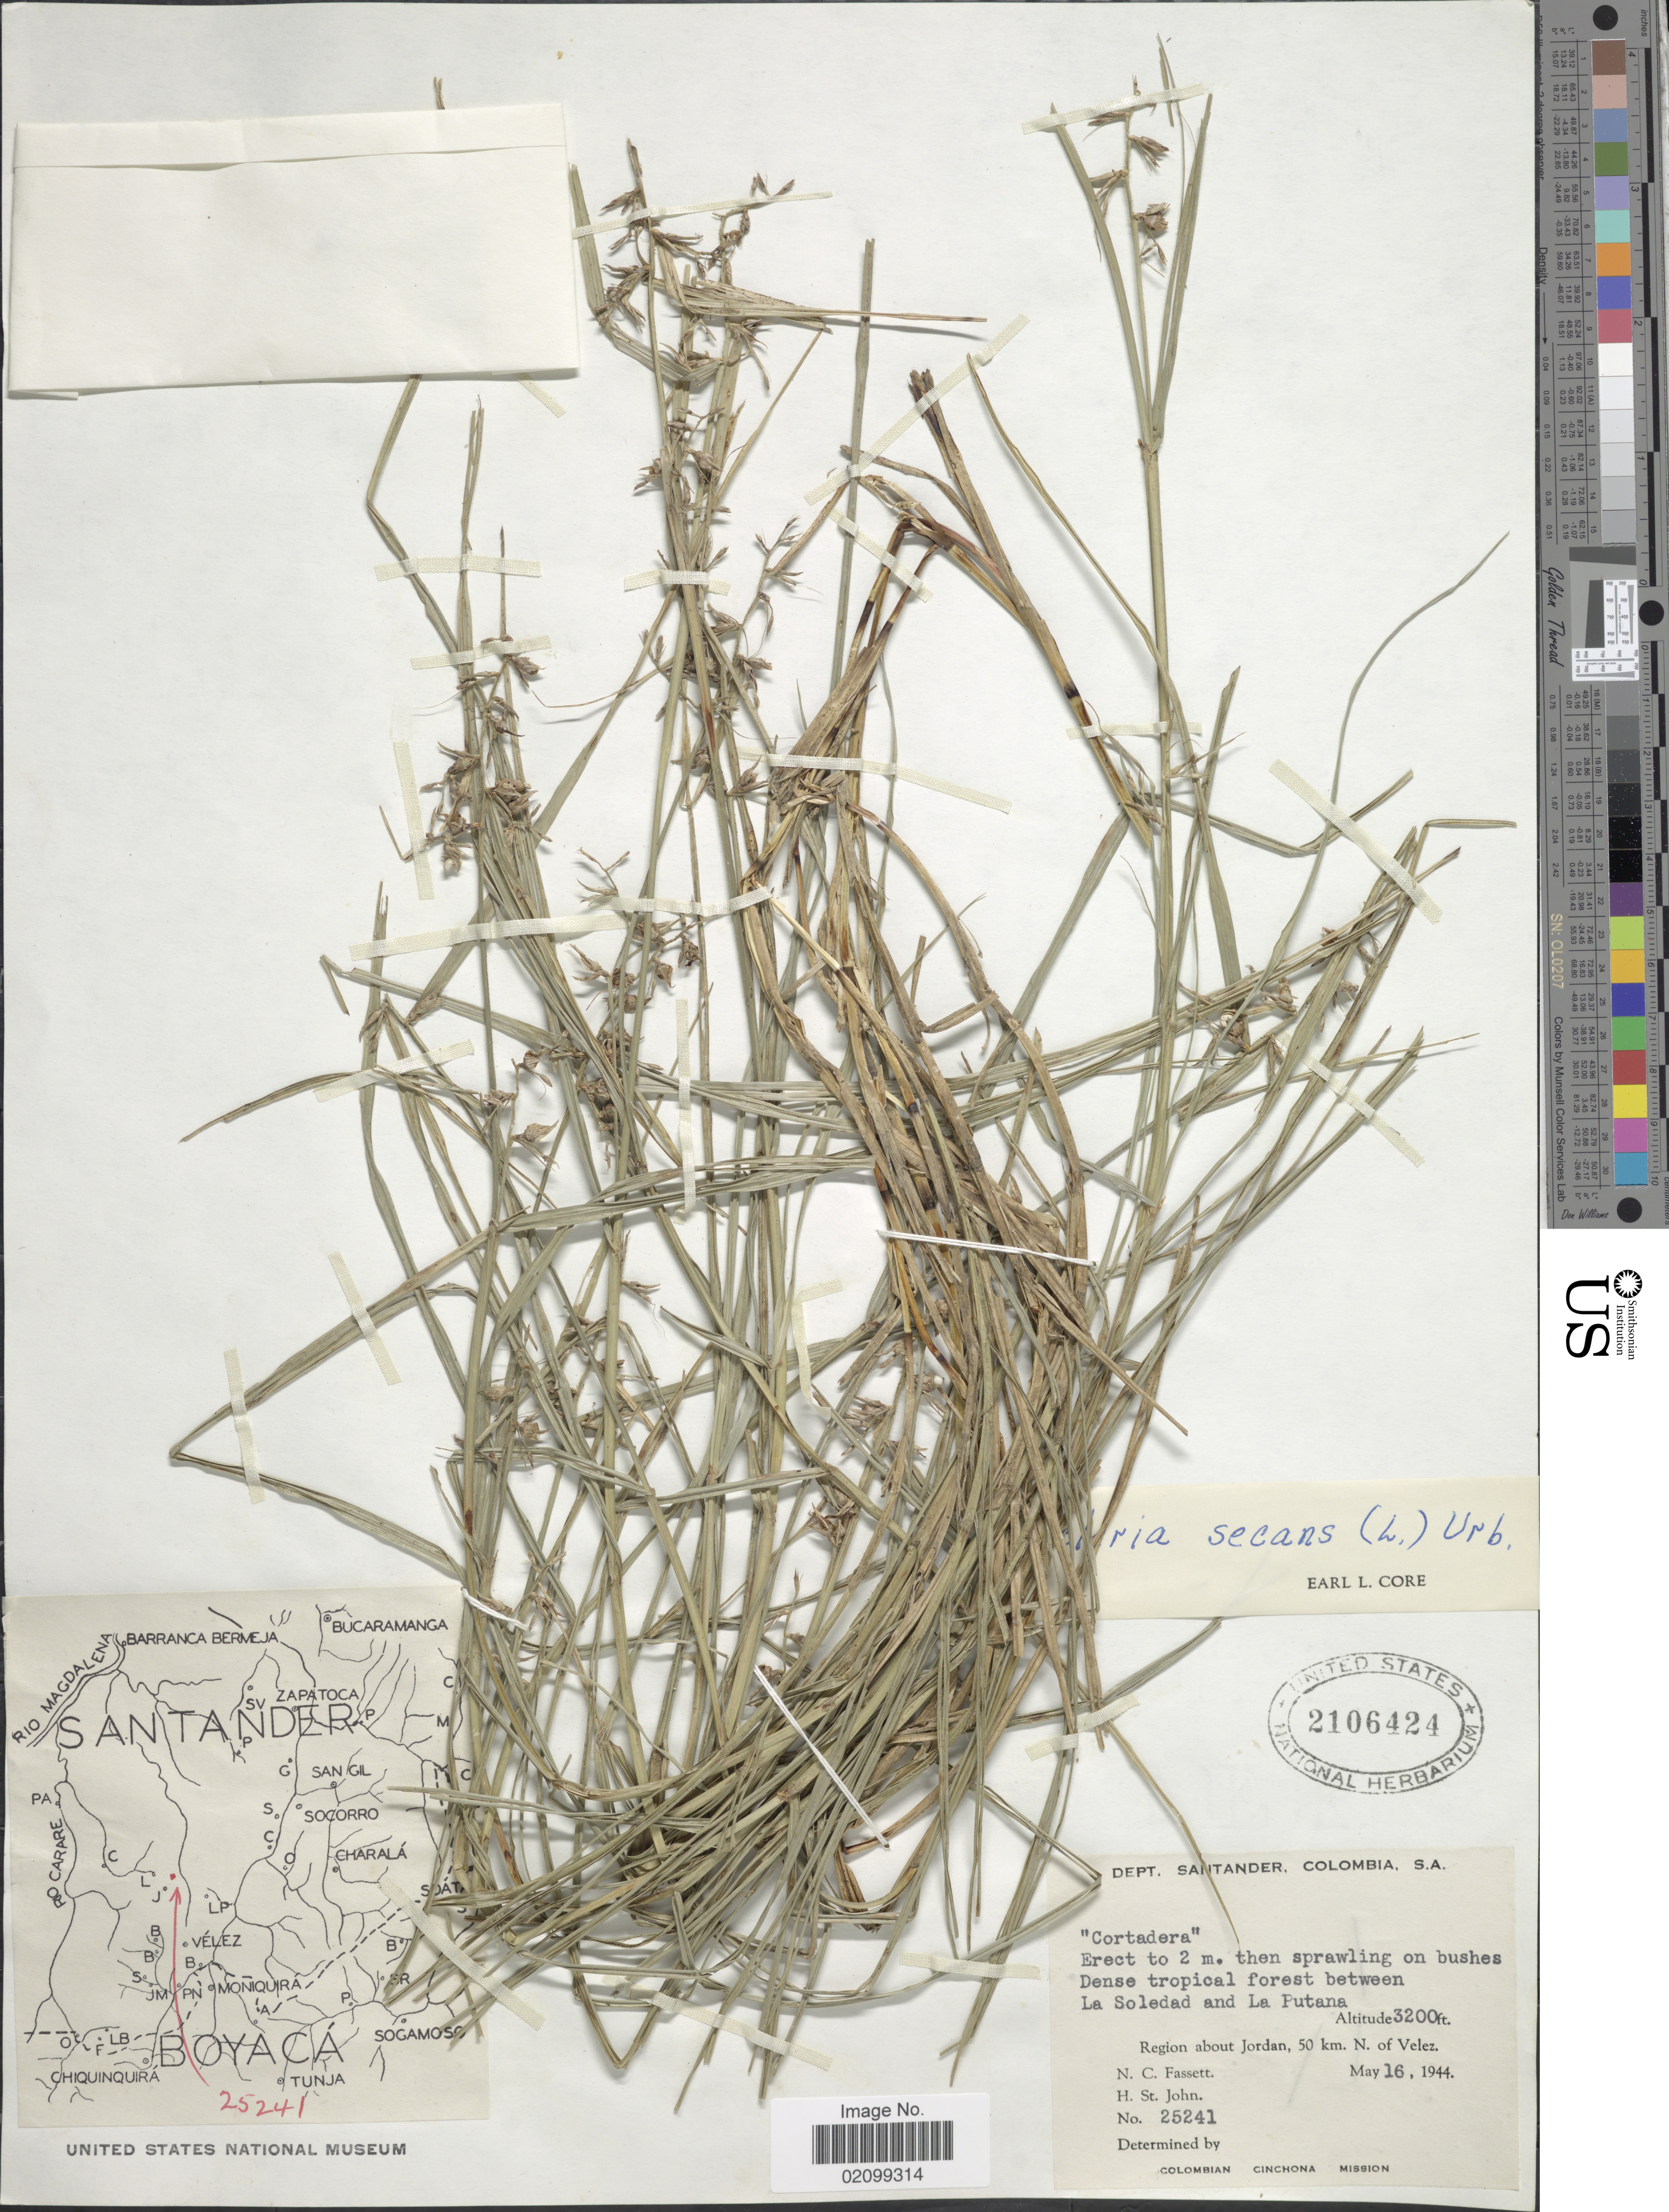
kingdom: Plantae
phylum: Tracheophyta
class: Liliopsida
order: Poales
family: Cyperaceae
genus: Scleria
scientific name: Scleria secans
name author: (L.) Urb.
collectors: N. C. Fassett & H. St. John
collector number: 25241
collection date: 1944-05-16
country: Colombia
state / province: Santander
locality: Dept. Santander. Region about Jordan, 50 km. N. of Velez. Between La Soledad and La Putana.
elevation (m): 975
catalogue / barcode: US 2106424